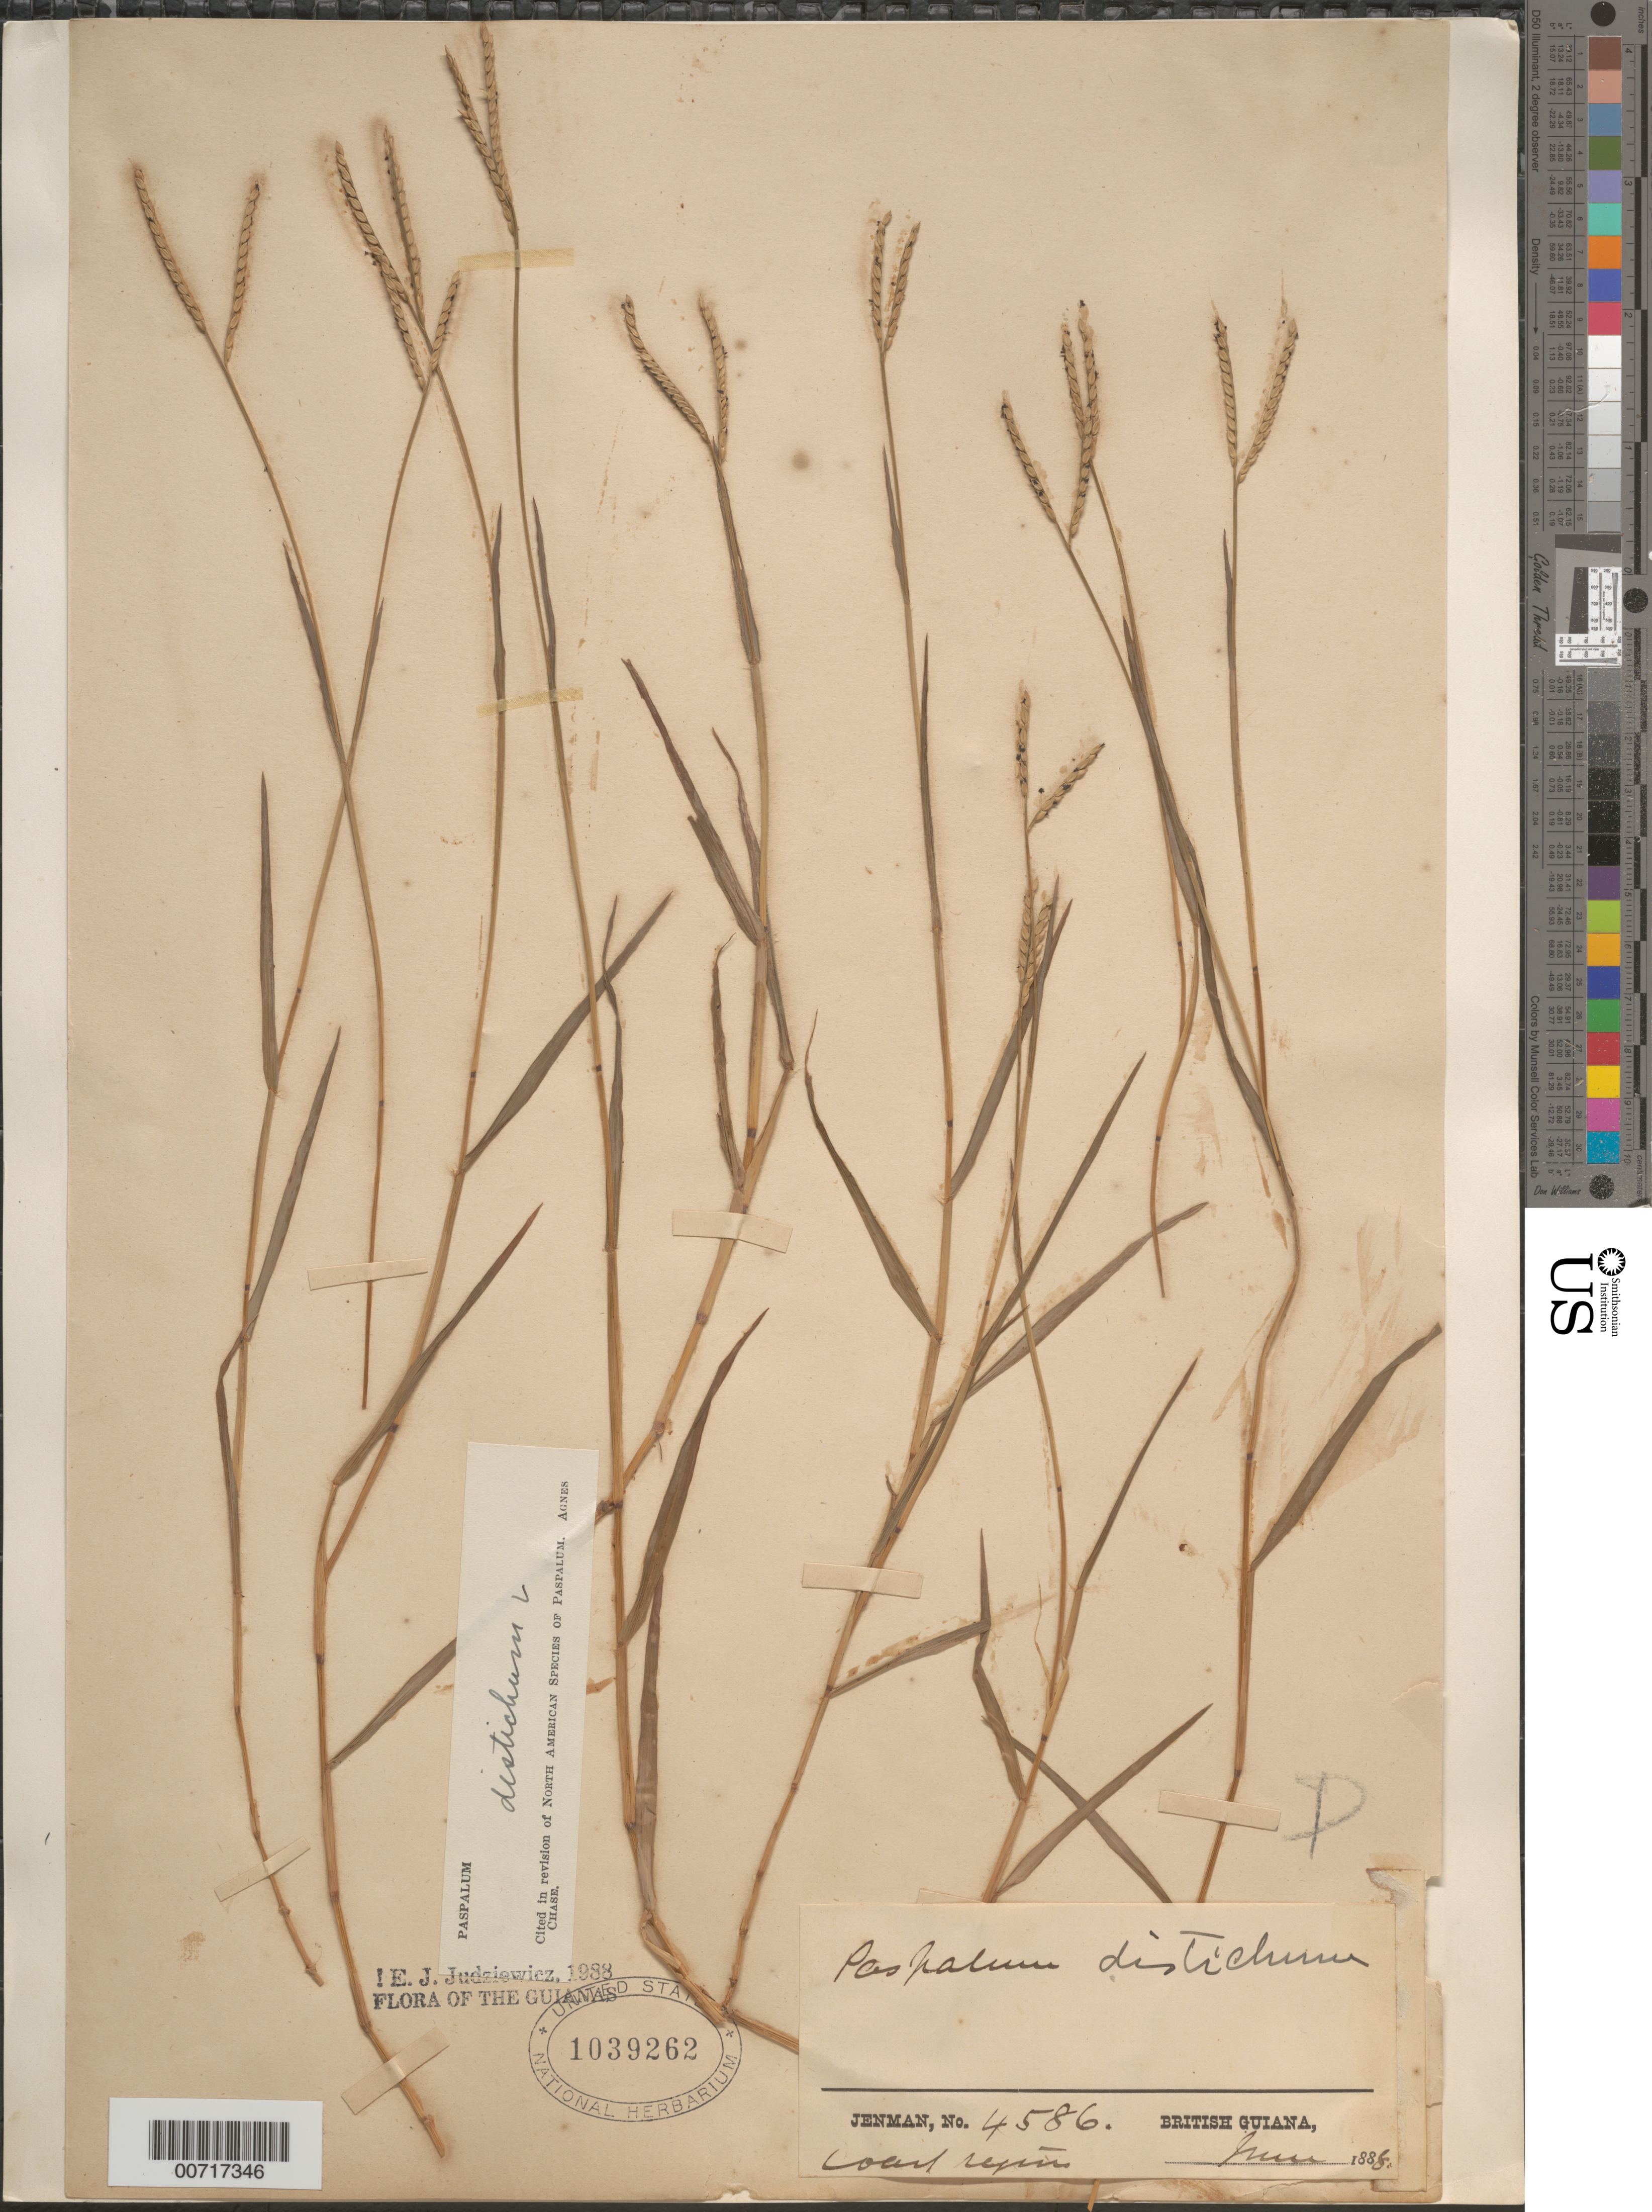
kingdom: Plantae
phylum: Tracheophyta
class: Liliopsida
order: Poales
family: Poaceae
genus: Paspalum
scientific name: Paspalum distichum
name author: L.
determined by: Judziewicz, E. J.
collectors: G. S. Jenman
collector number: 4586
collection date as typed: June 1888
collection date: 1888-06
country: Guyana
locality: Coast Region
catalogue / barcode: US 1039262